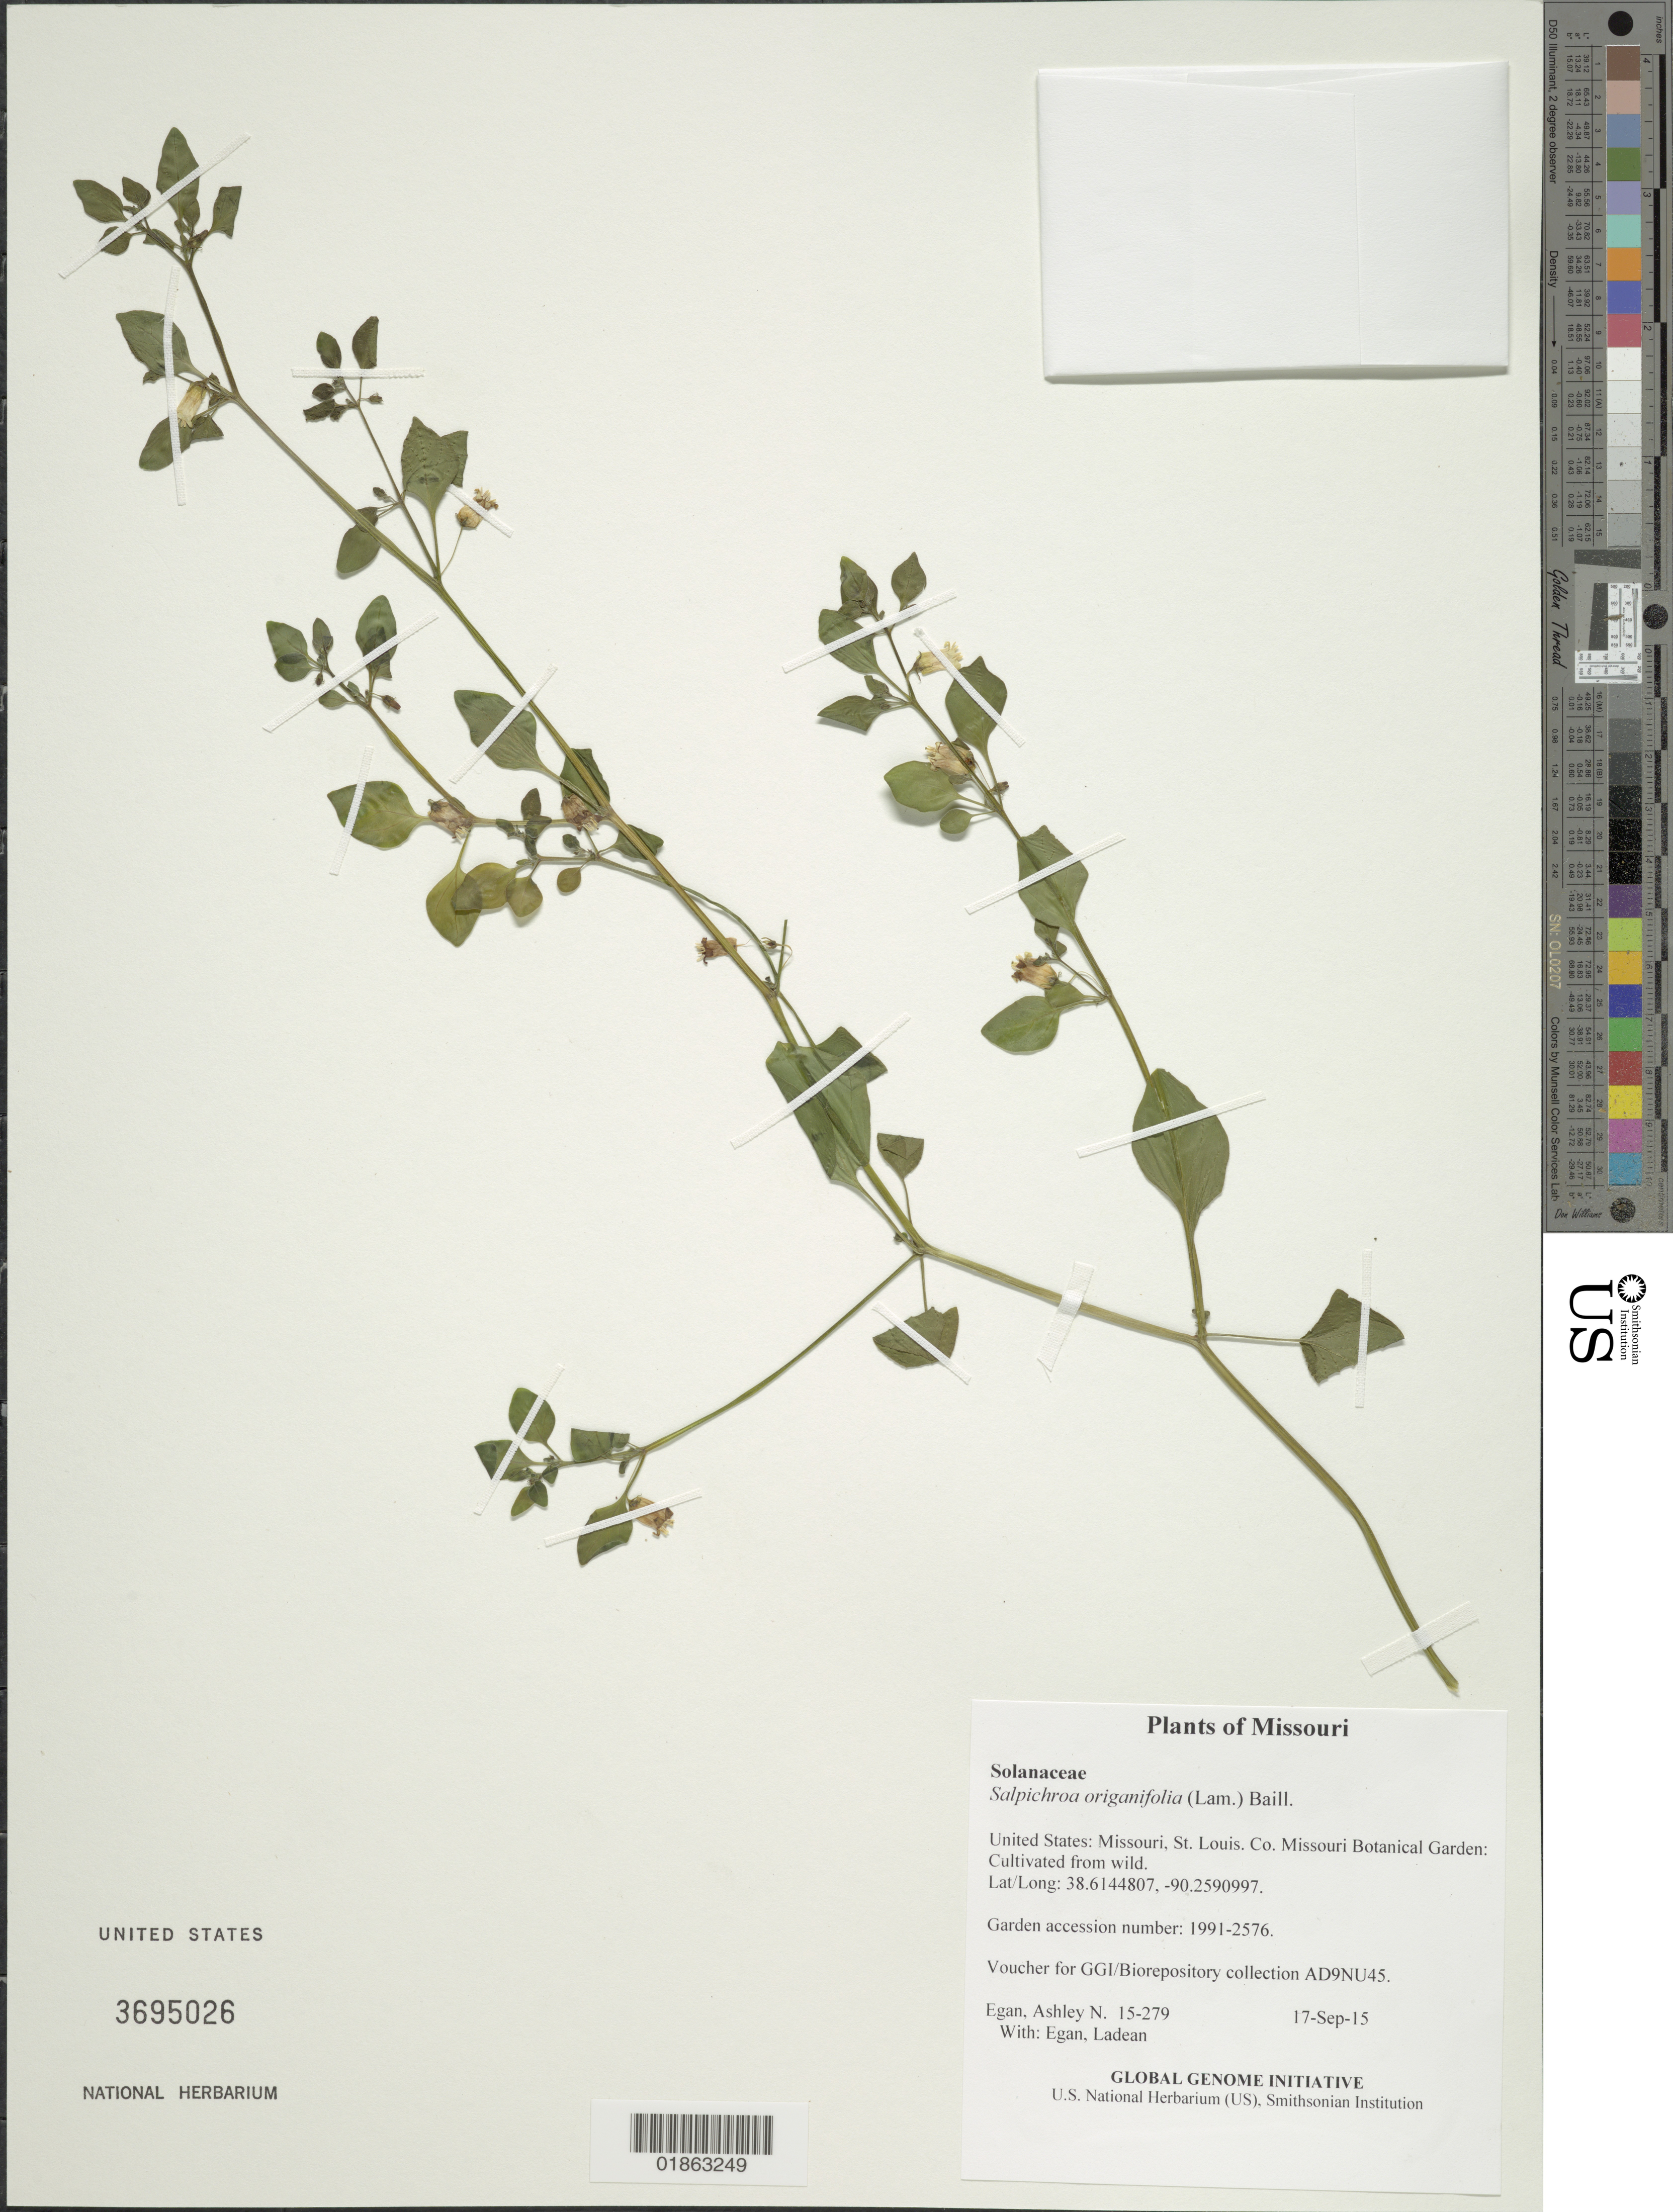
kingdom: Plantae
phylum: Tracheophyta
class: Magnoliopsida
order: Solanales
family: Solanaceae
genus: Salpichroa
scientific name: Salpichroa origanifolia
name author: (Lam.) Baill.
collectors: A. N. Egan & L. Egan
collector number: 15-279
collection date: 2015-09-17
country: United States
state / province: Missouri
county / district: St. Louis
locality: Missouri Botanical Garden: Cultivated from wild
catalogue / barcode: US 3695026